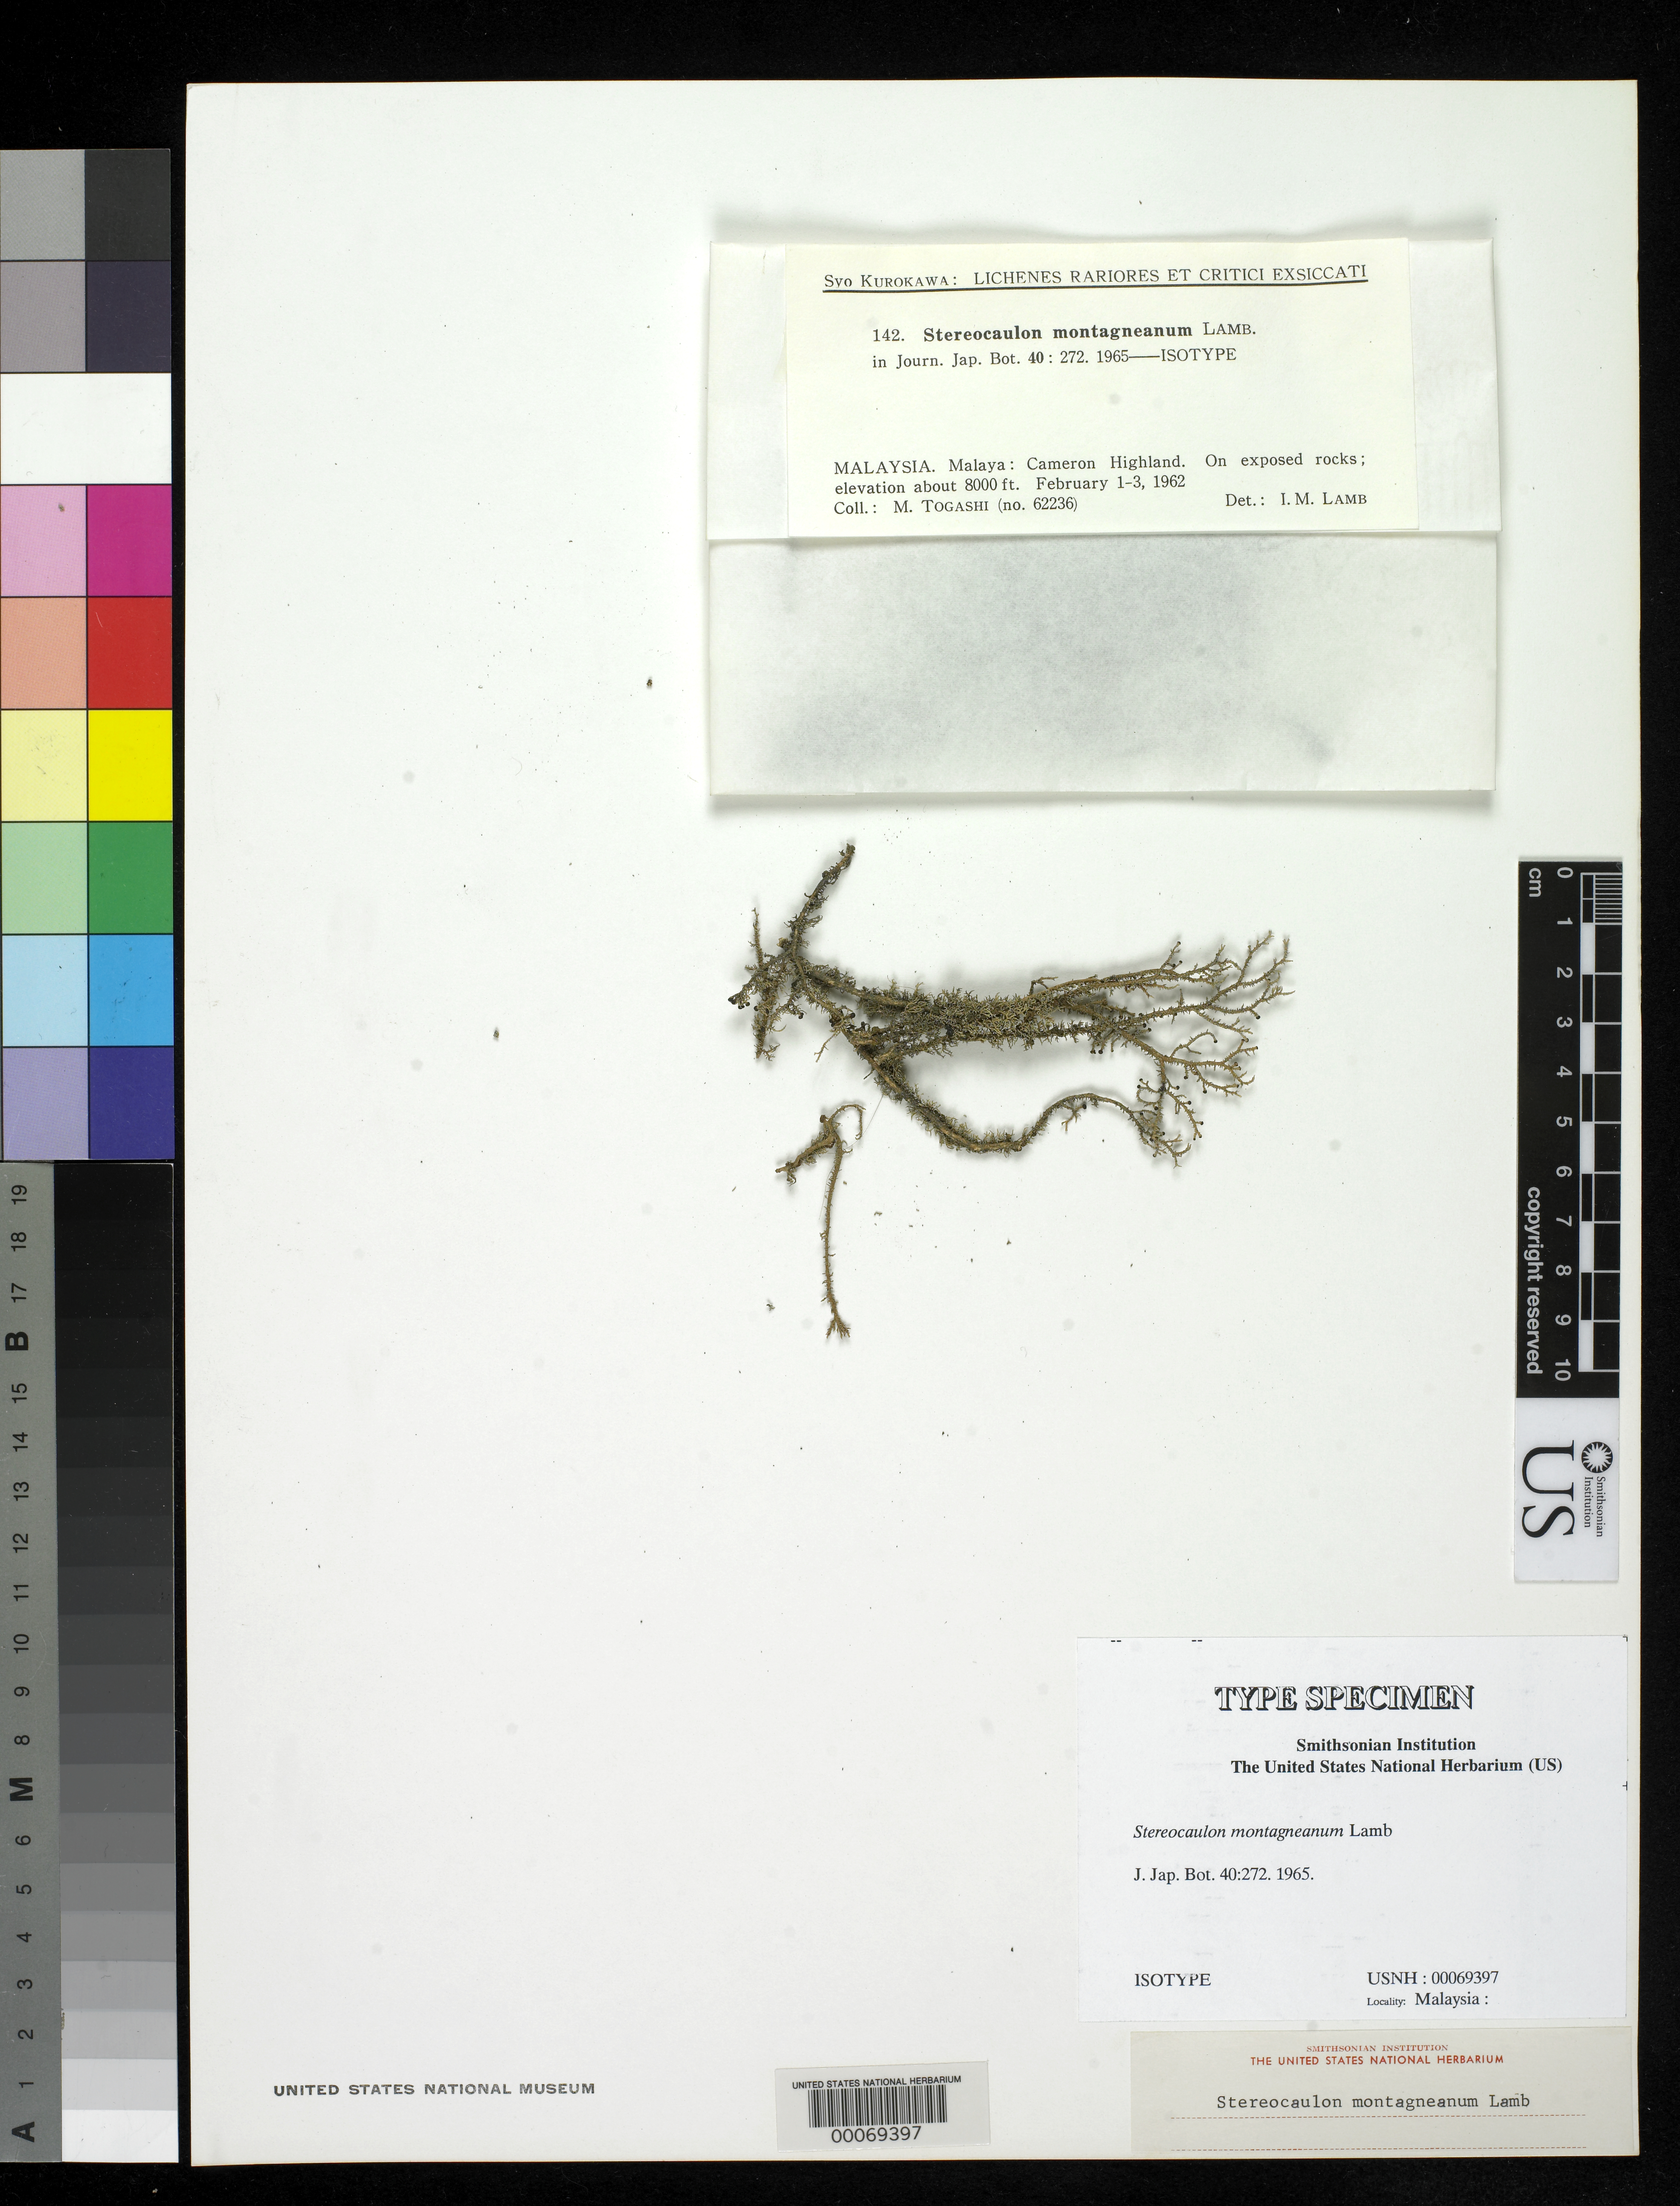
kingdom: Fungi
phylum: Ascomycota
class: Lecanoromycetes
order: Lecanorales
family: Stereocaulaceae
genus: Stereocaulon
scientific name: Stereocaulon montagneanum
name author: I.M. Lamb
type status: Isotype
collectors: M. Togashi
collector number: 62236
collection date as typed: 01 Feb 1962 to 03 Feb 1962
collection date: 1962-02-01/1962-02-03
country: Malaysia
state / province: Pahang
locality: Cameron Highlands, Malaya. [Malay Peninsula]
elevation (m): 1524